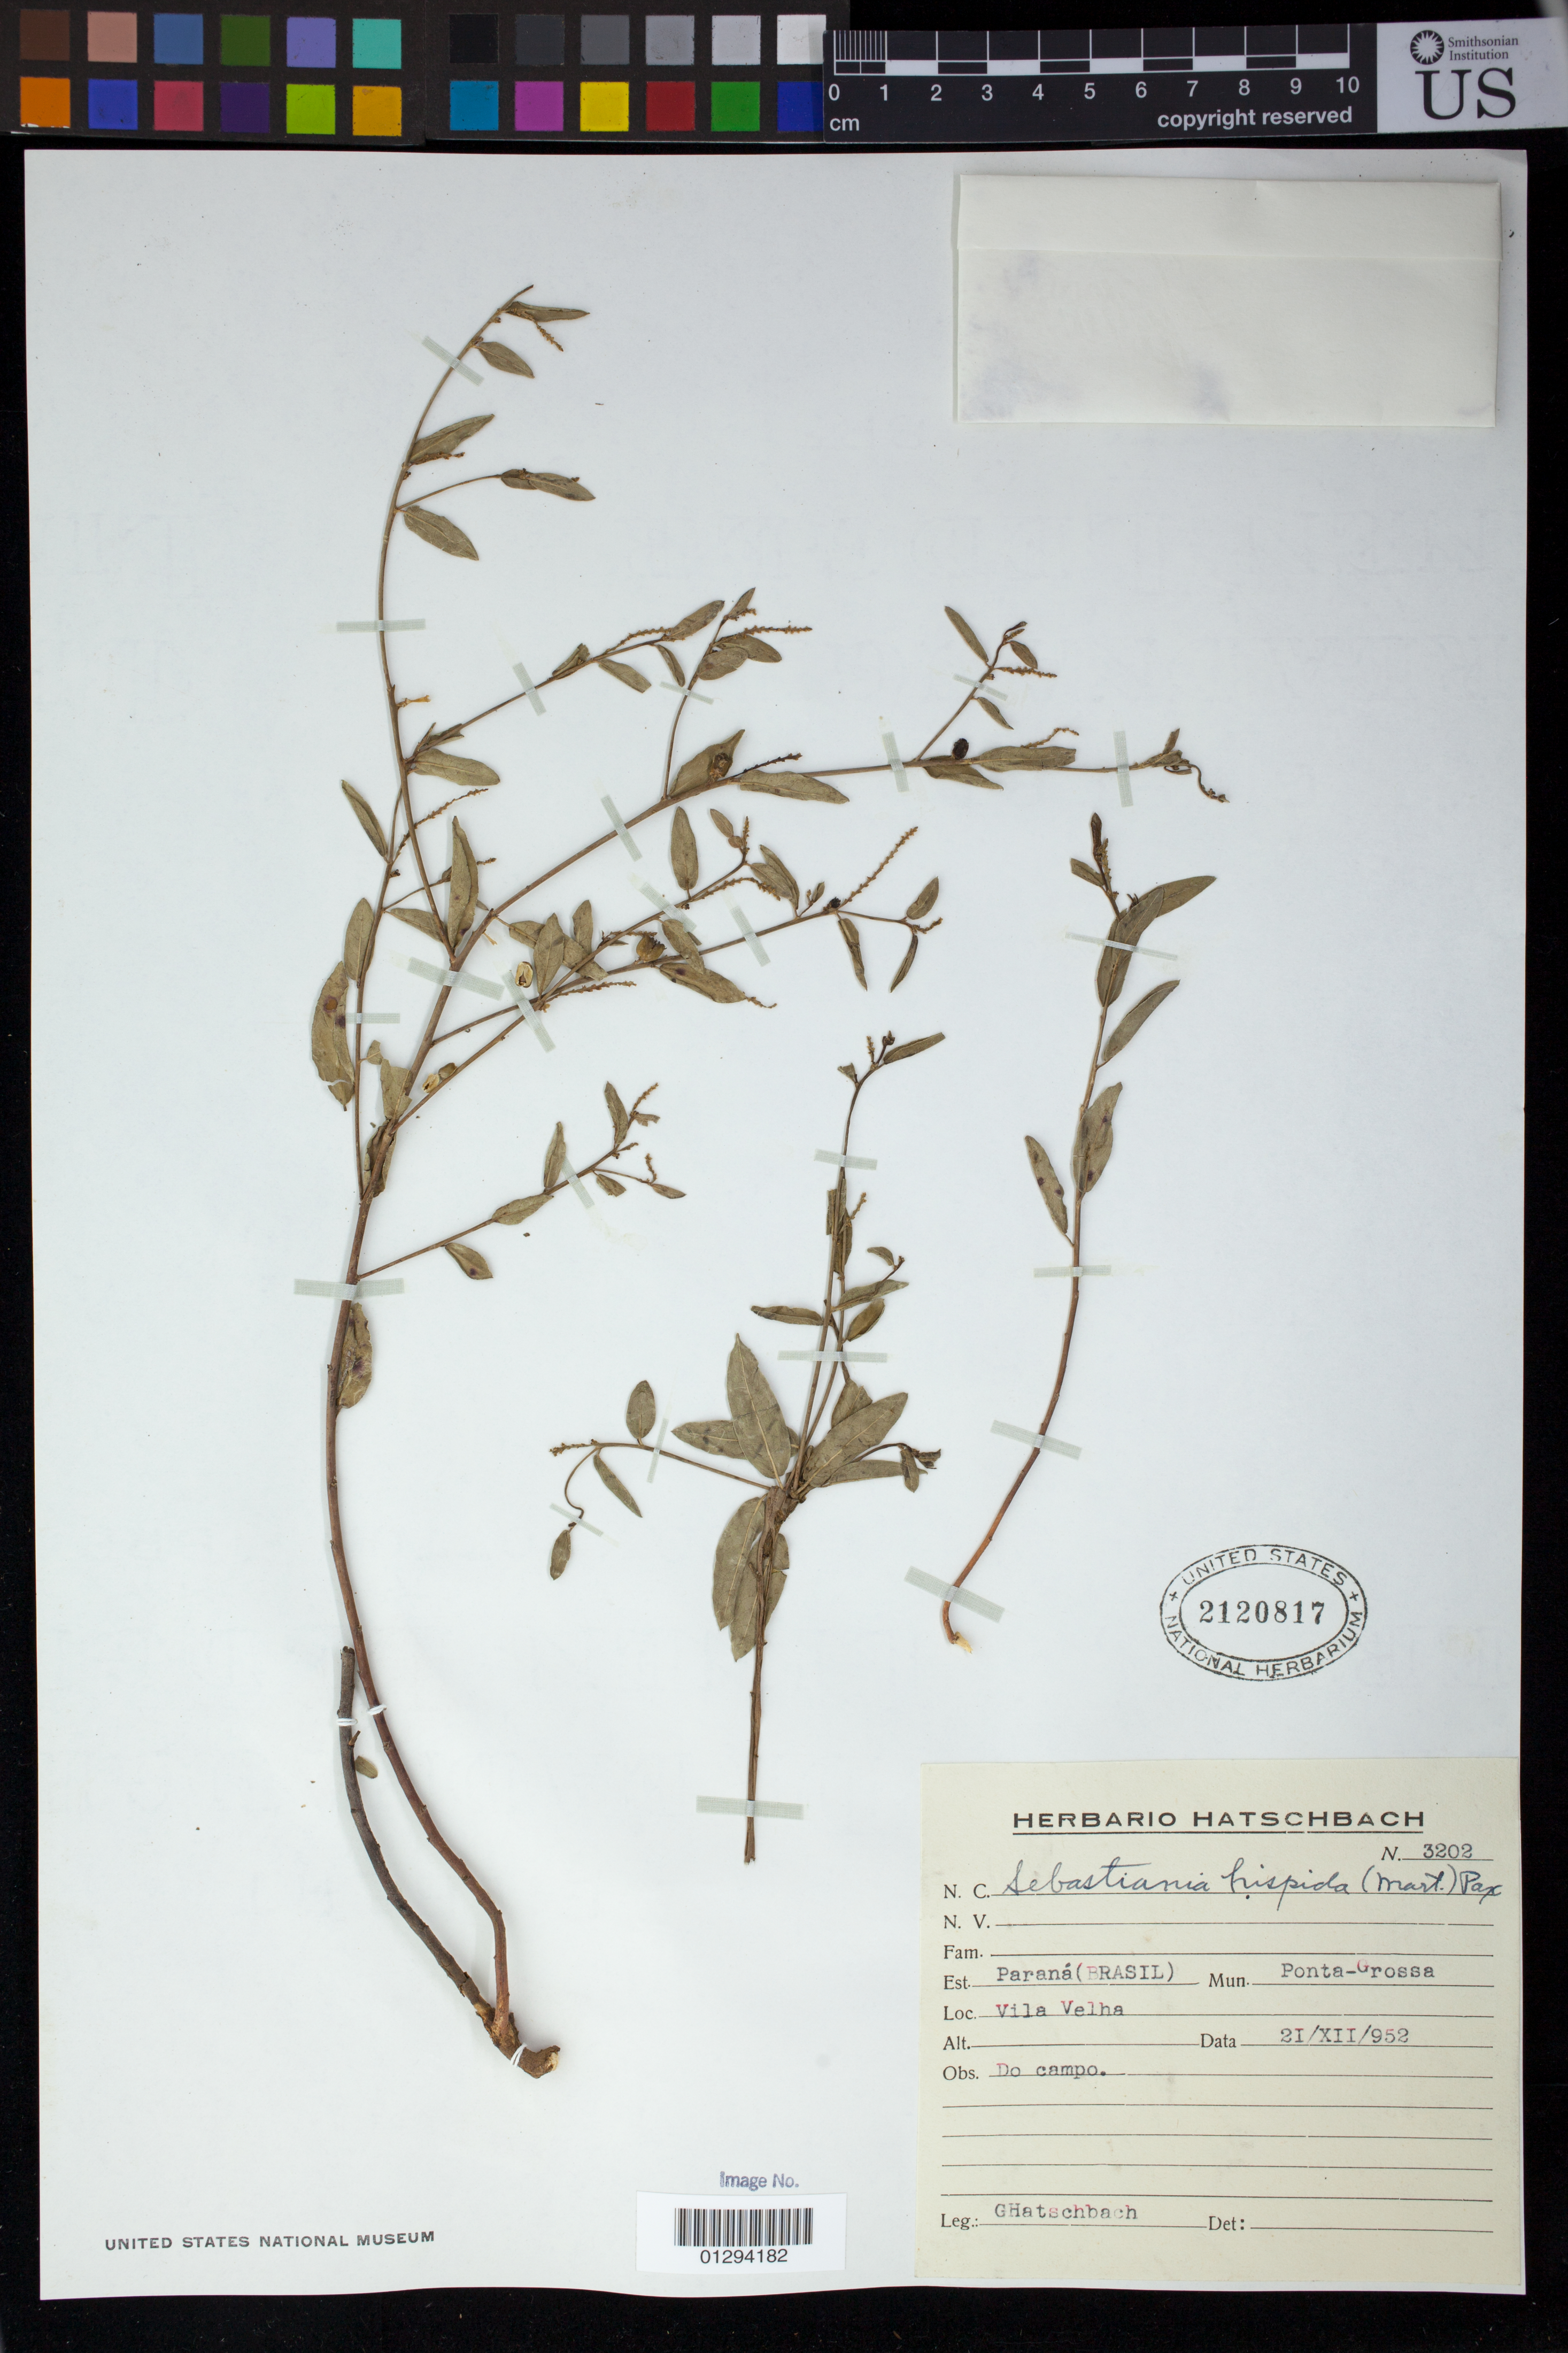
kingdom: Plantae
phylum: Tracheophyta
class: Magnoliopsida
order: Malpighiales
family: Euphorbiaceae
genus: Sebastiania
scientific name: Sebastiania hispida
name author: (Mart.) Pax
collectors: G. Hatschbach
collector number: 3202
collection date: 1952-12-21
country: Brazil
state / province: Parana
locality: Mun. Ponta-Grossa, Loc. Vila Velha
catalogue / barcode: US 2120817